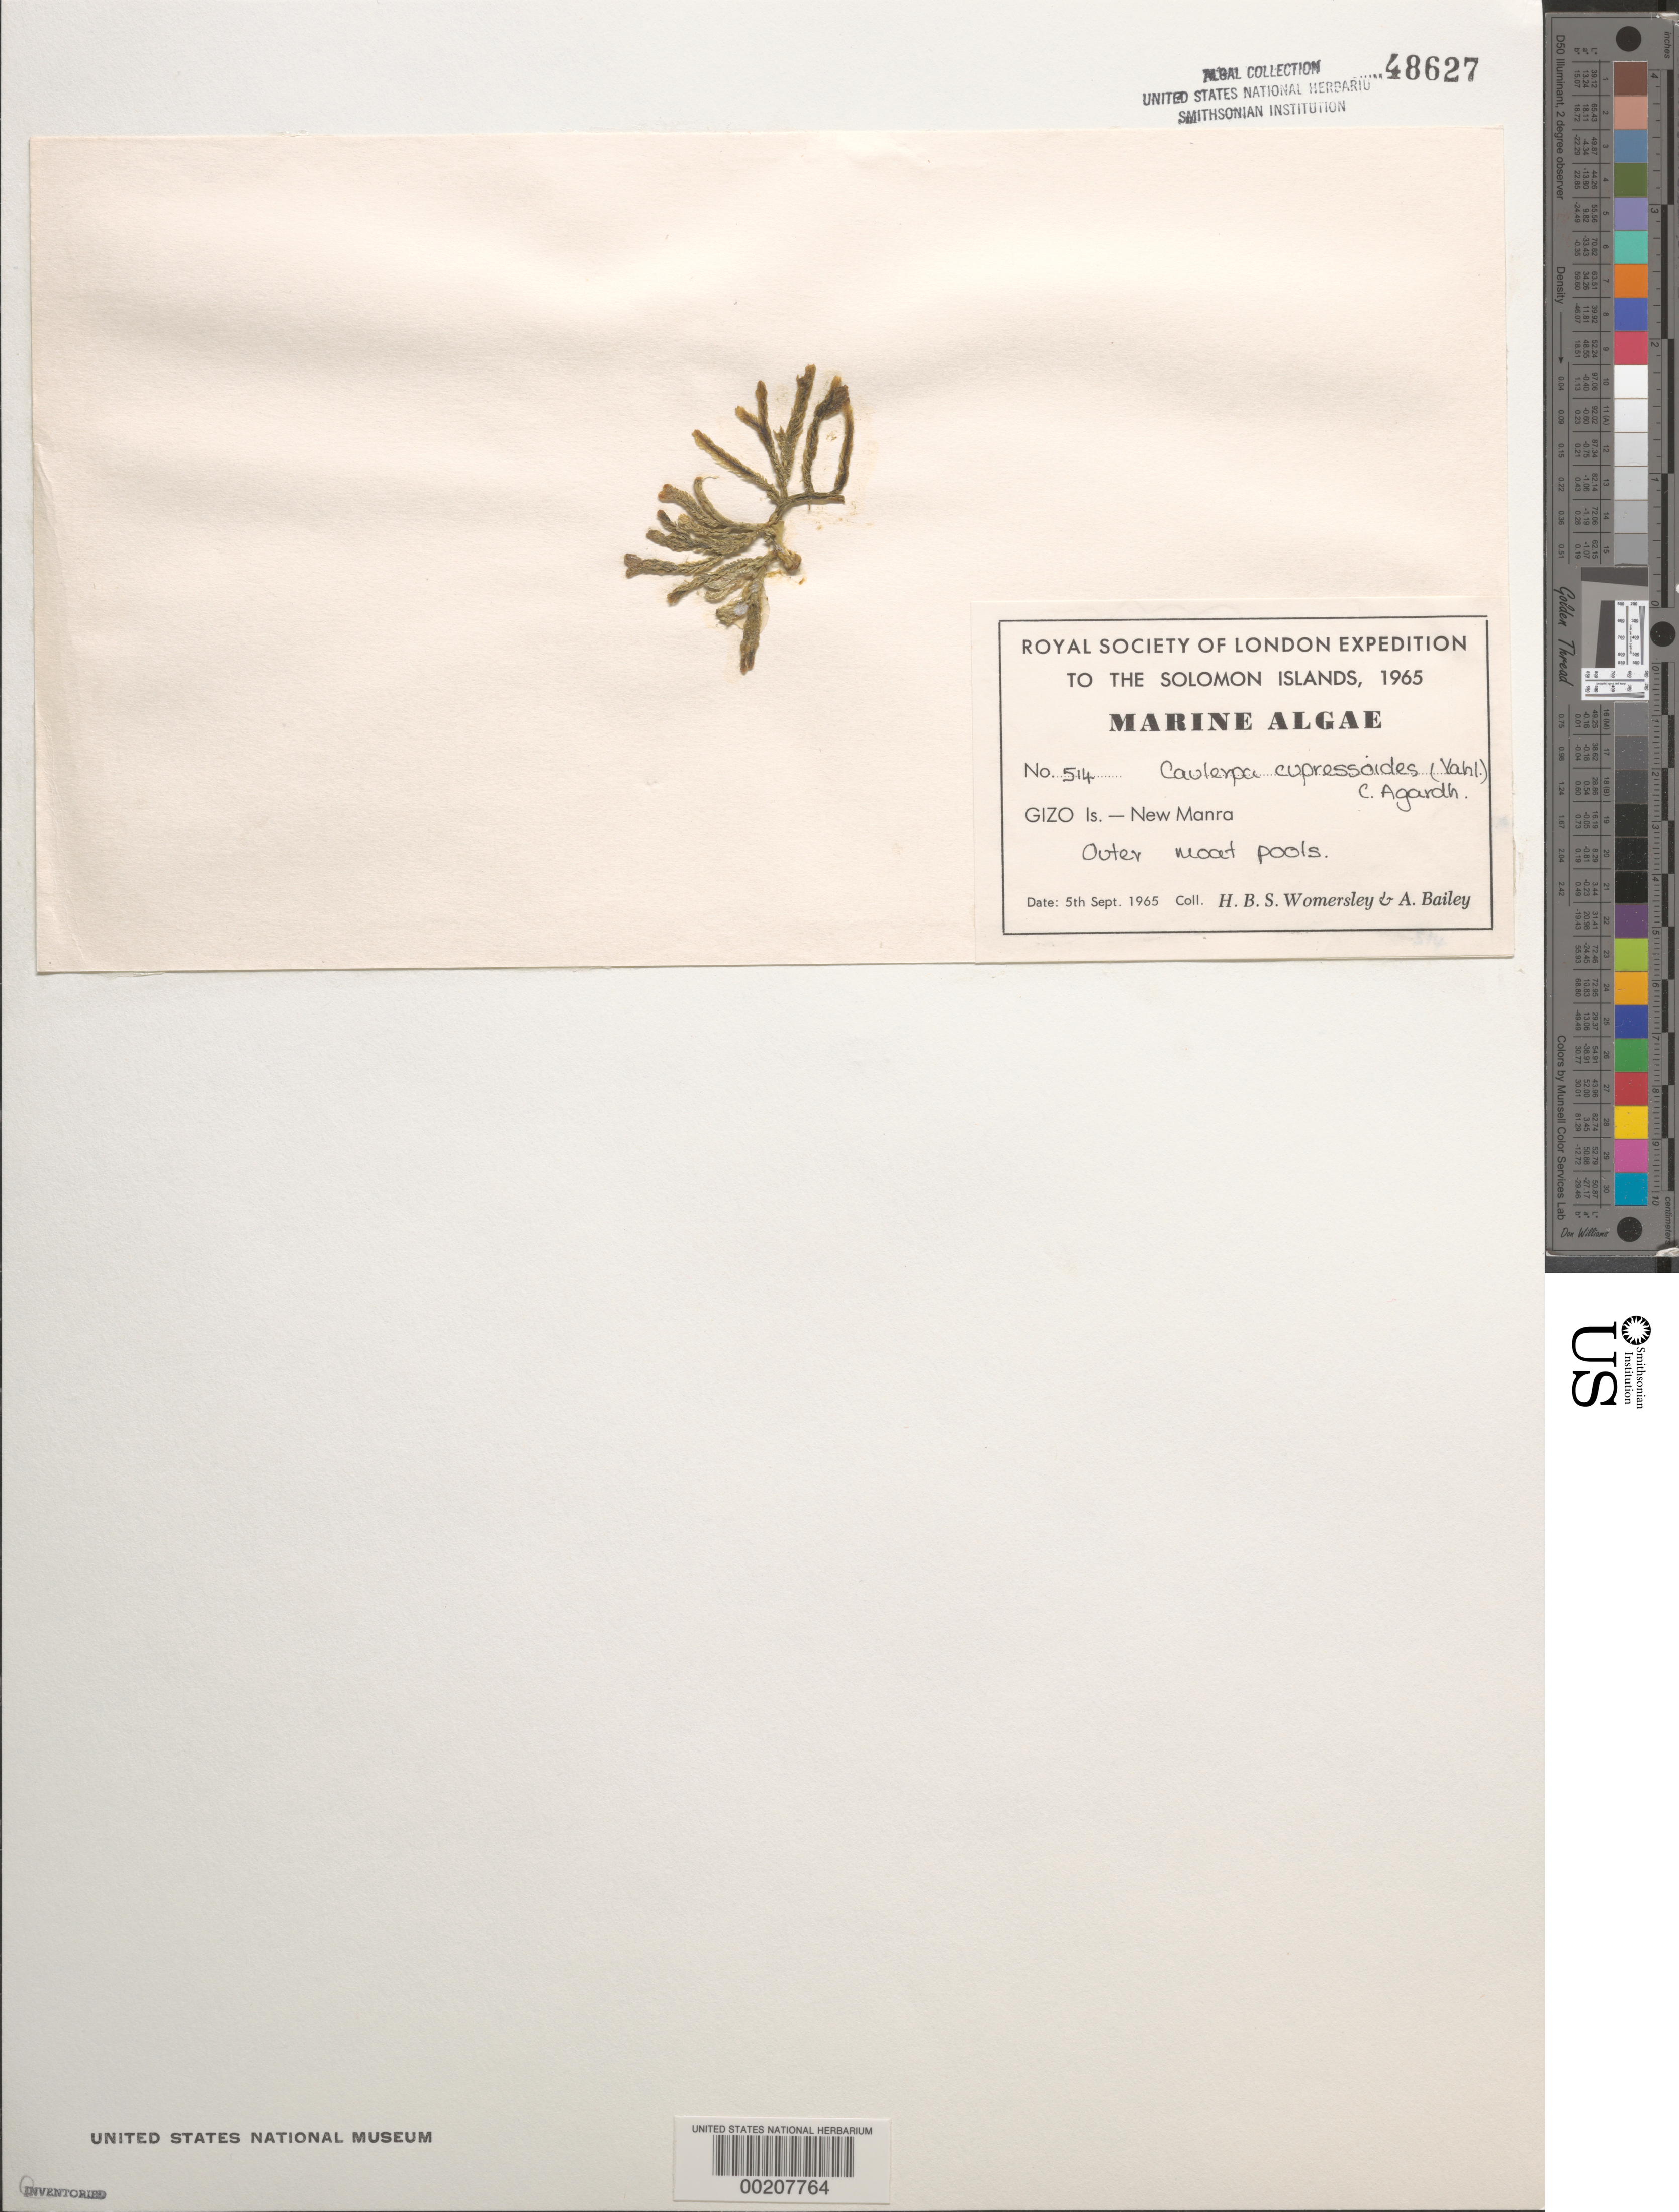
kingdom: Plantae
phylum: Chlorophyta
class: Ulvophyceae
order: Bryopsidales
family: Caulerpaceae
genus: Caulerpa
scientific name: Caulerpa cupressoides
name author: (Vahl) C. Agardh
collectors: H. B. S. Womersley & A. Bailey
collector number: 514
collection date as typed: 05 Sep 1965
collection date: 1965-09-05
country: Solomon Islands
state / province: Western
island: Ghizo [Gizo]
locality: New Manra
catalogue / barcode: US 48627